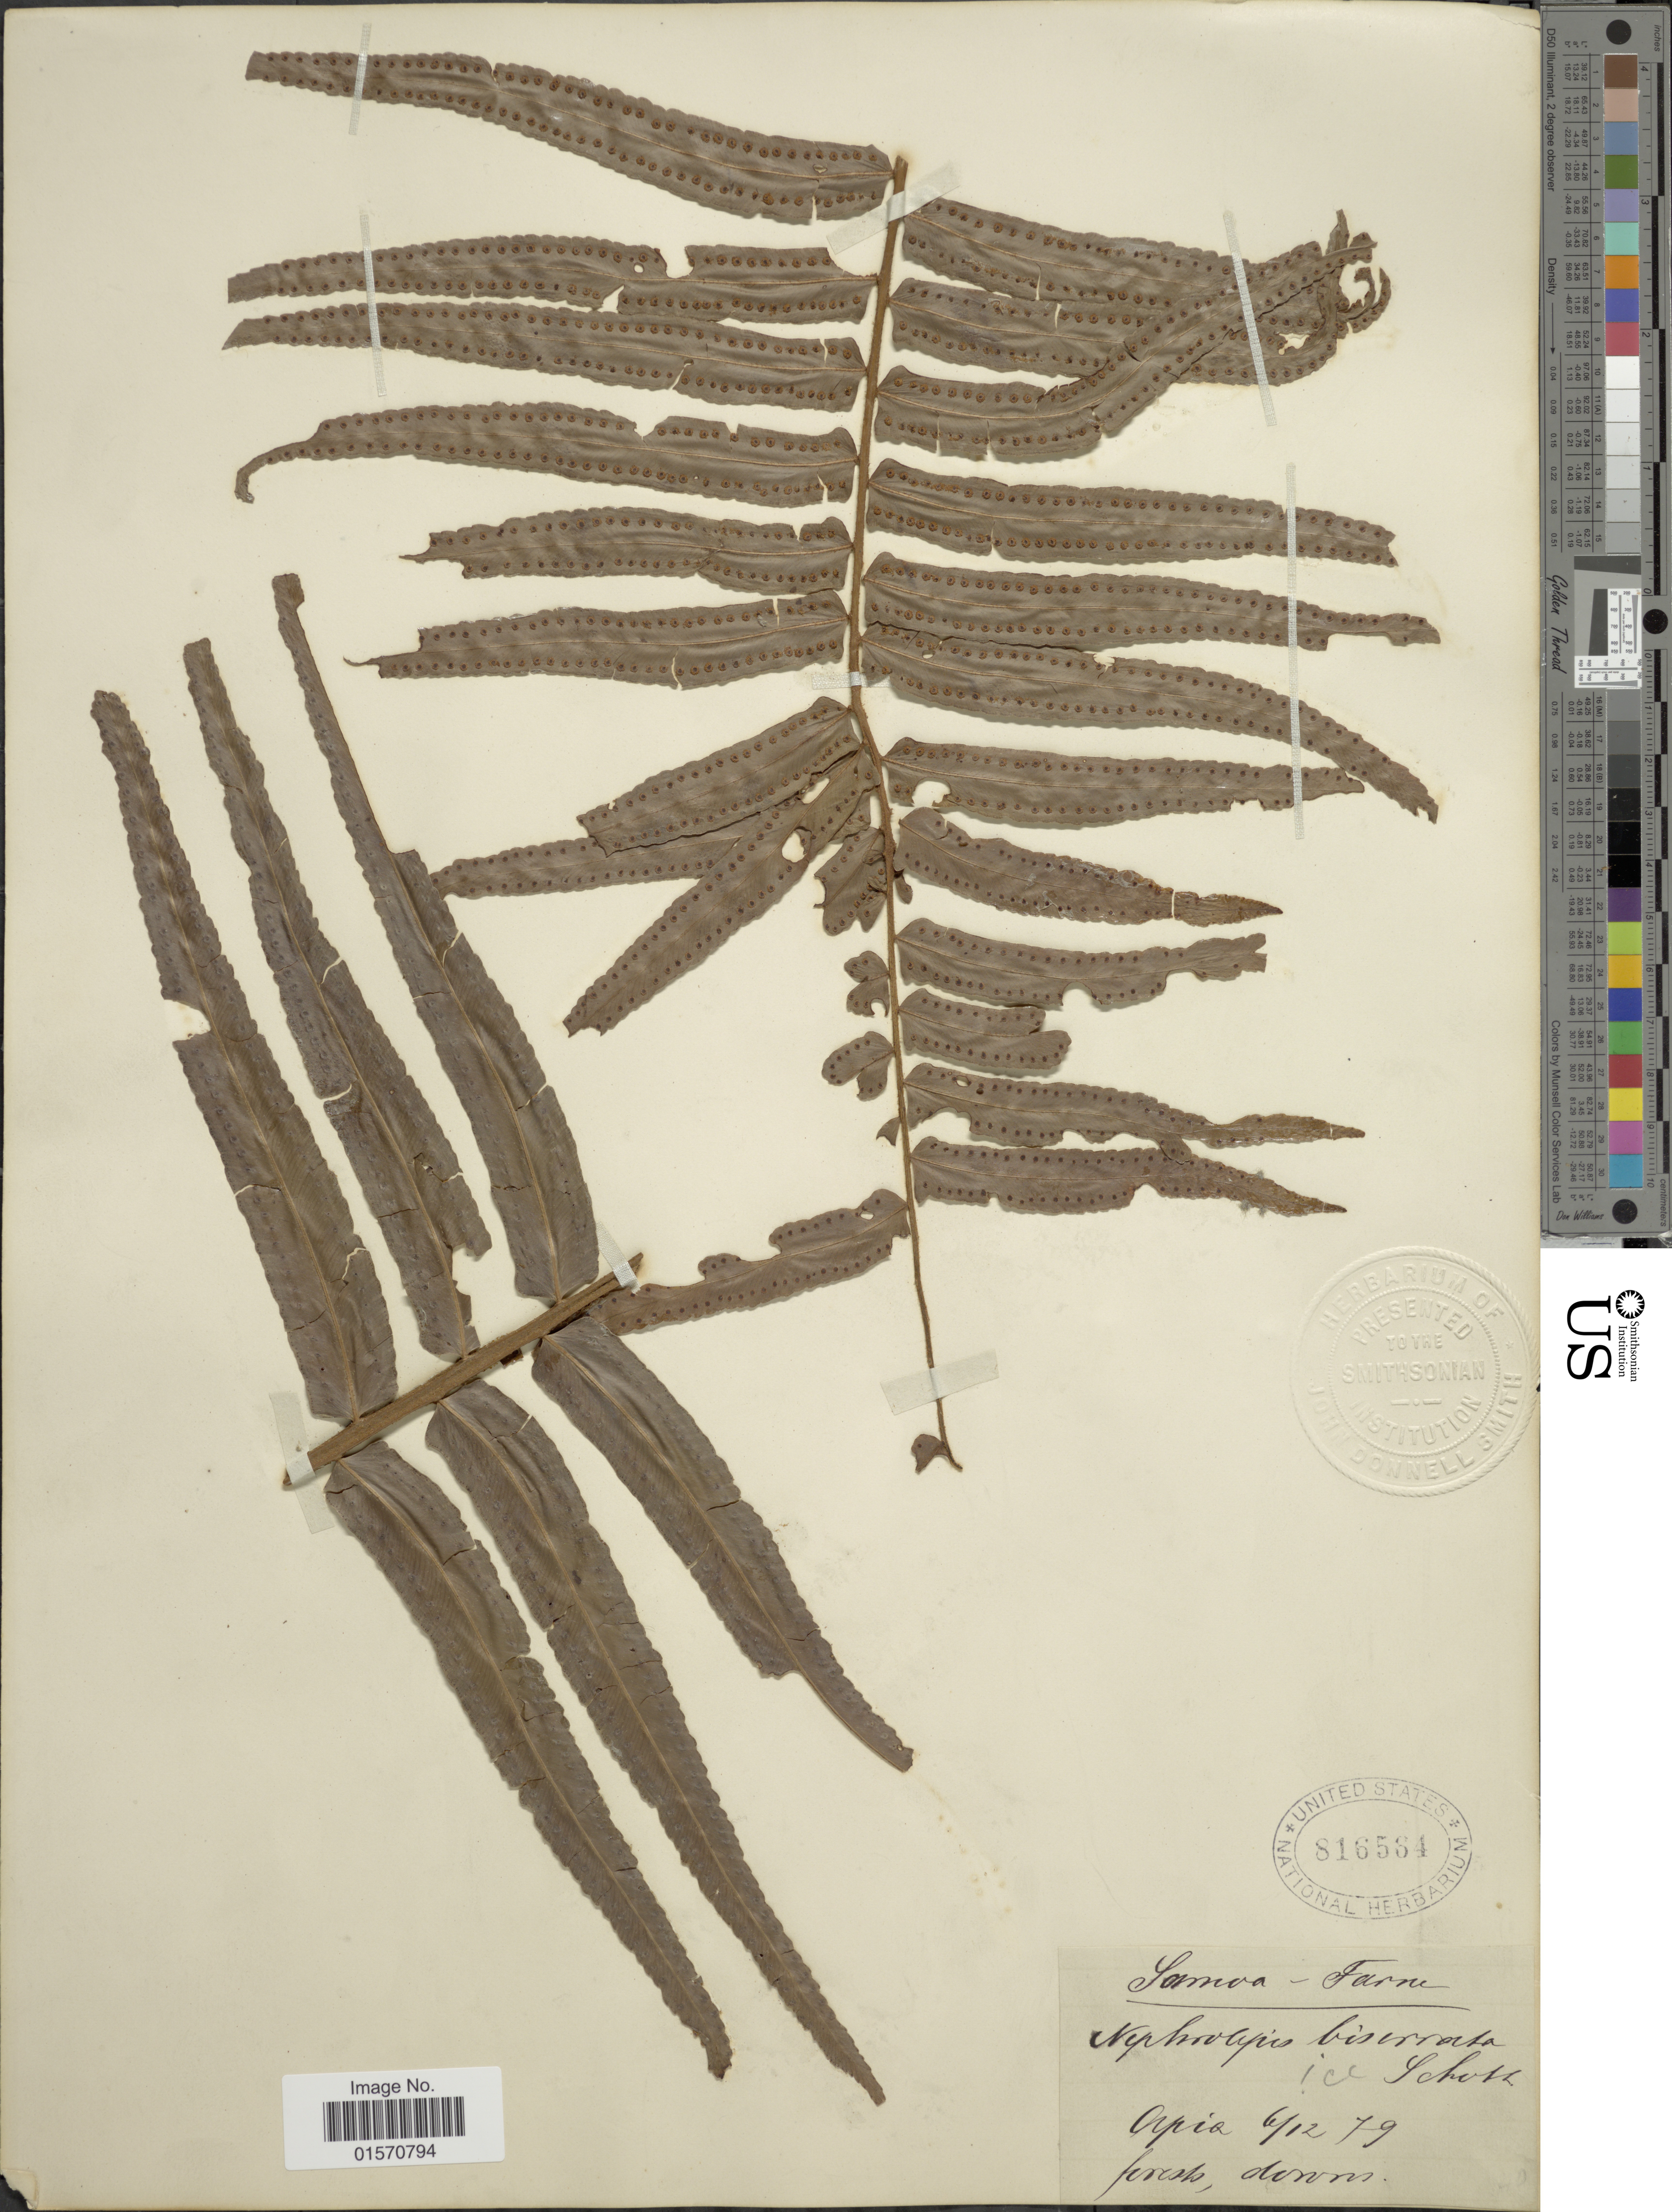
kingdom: Plantae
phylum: Tracheophyta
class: Polypodiopsida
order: Polypodiales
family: Nephrolepidaceae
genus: Nephrolepis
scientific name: Nephrolepis biserrata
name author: (Sw.) Schott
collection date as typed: Transcribed d/m/y: 6/12/79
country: American Samoa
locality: Samoa. Forests, downs, Apia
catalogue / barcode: US 816584